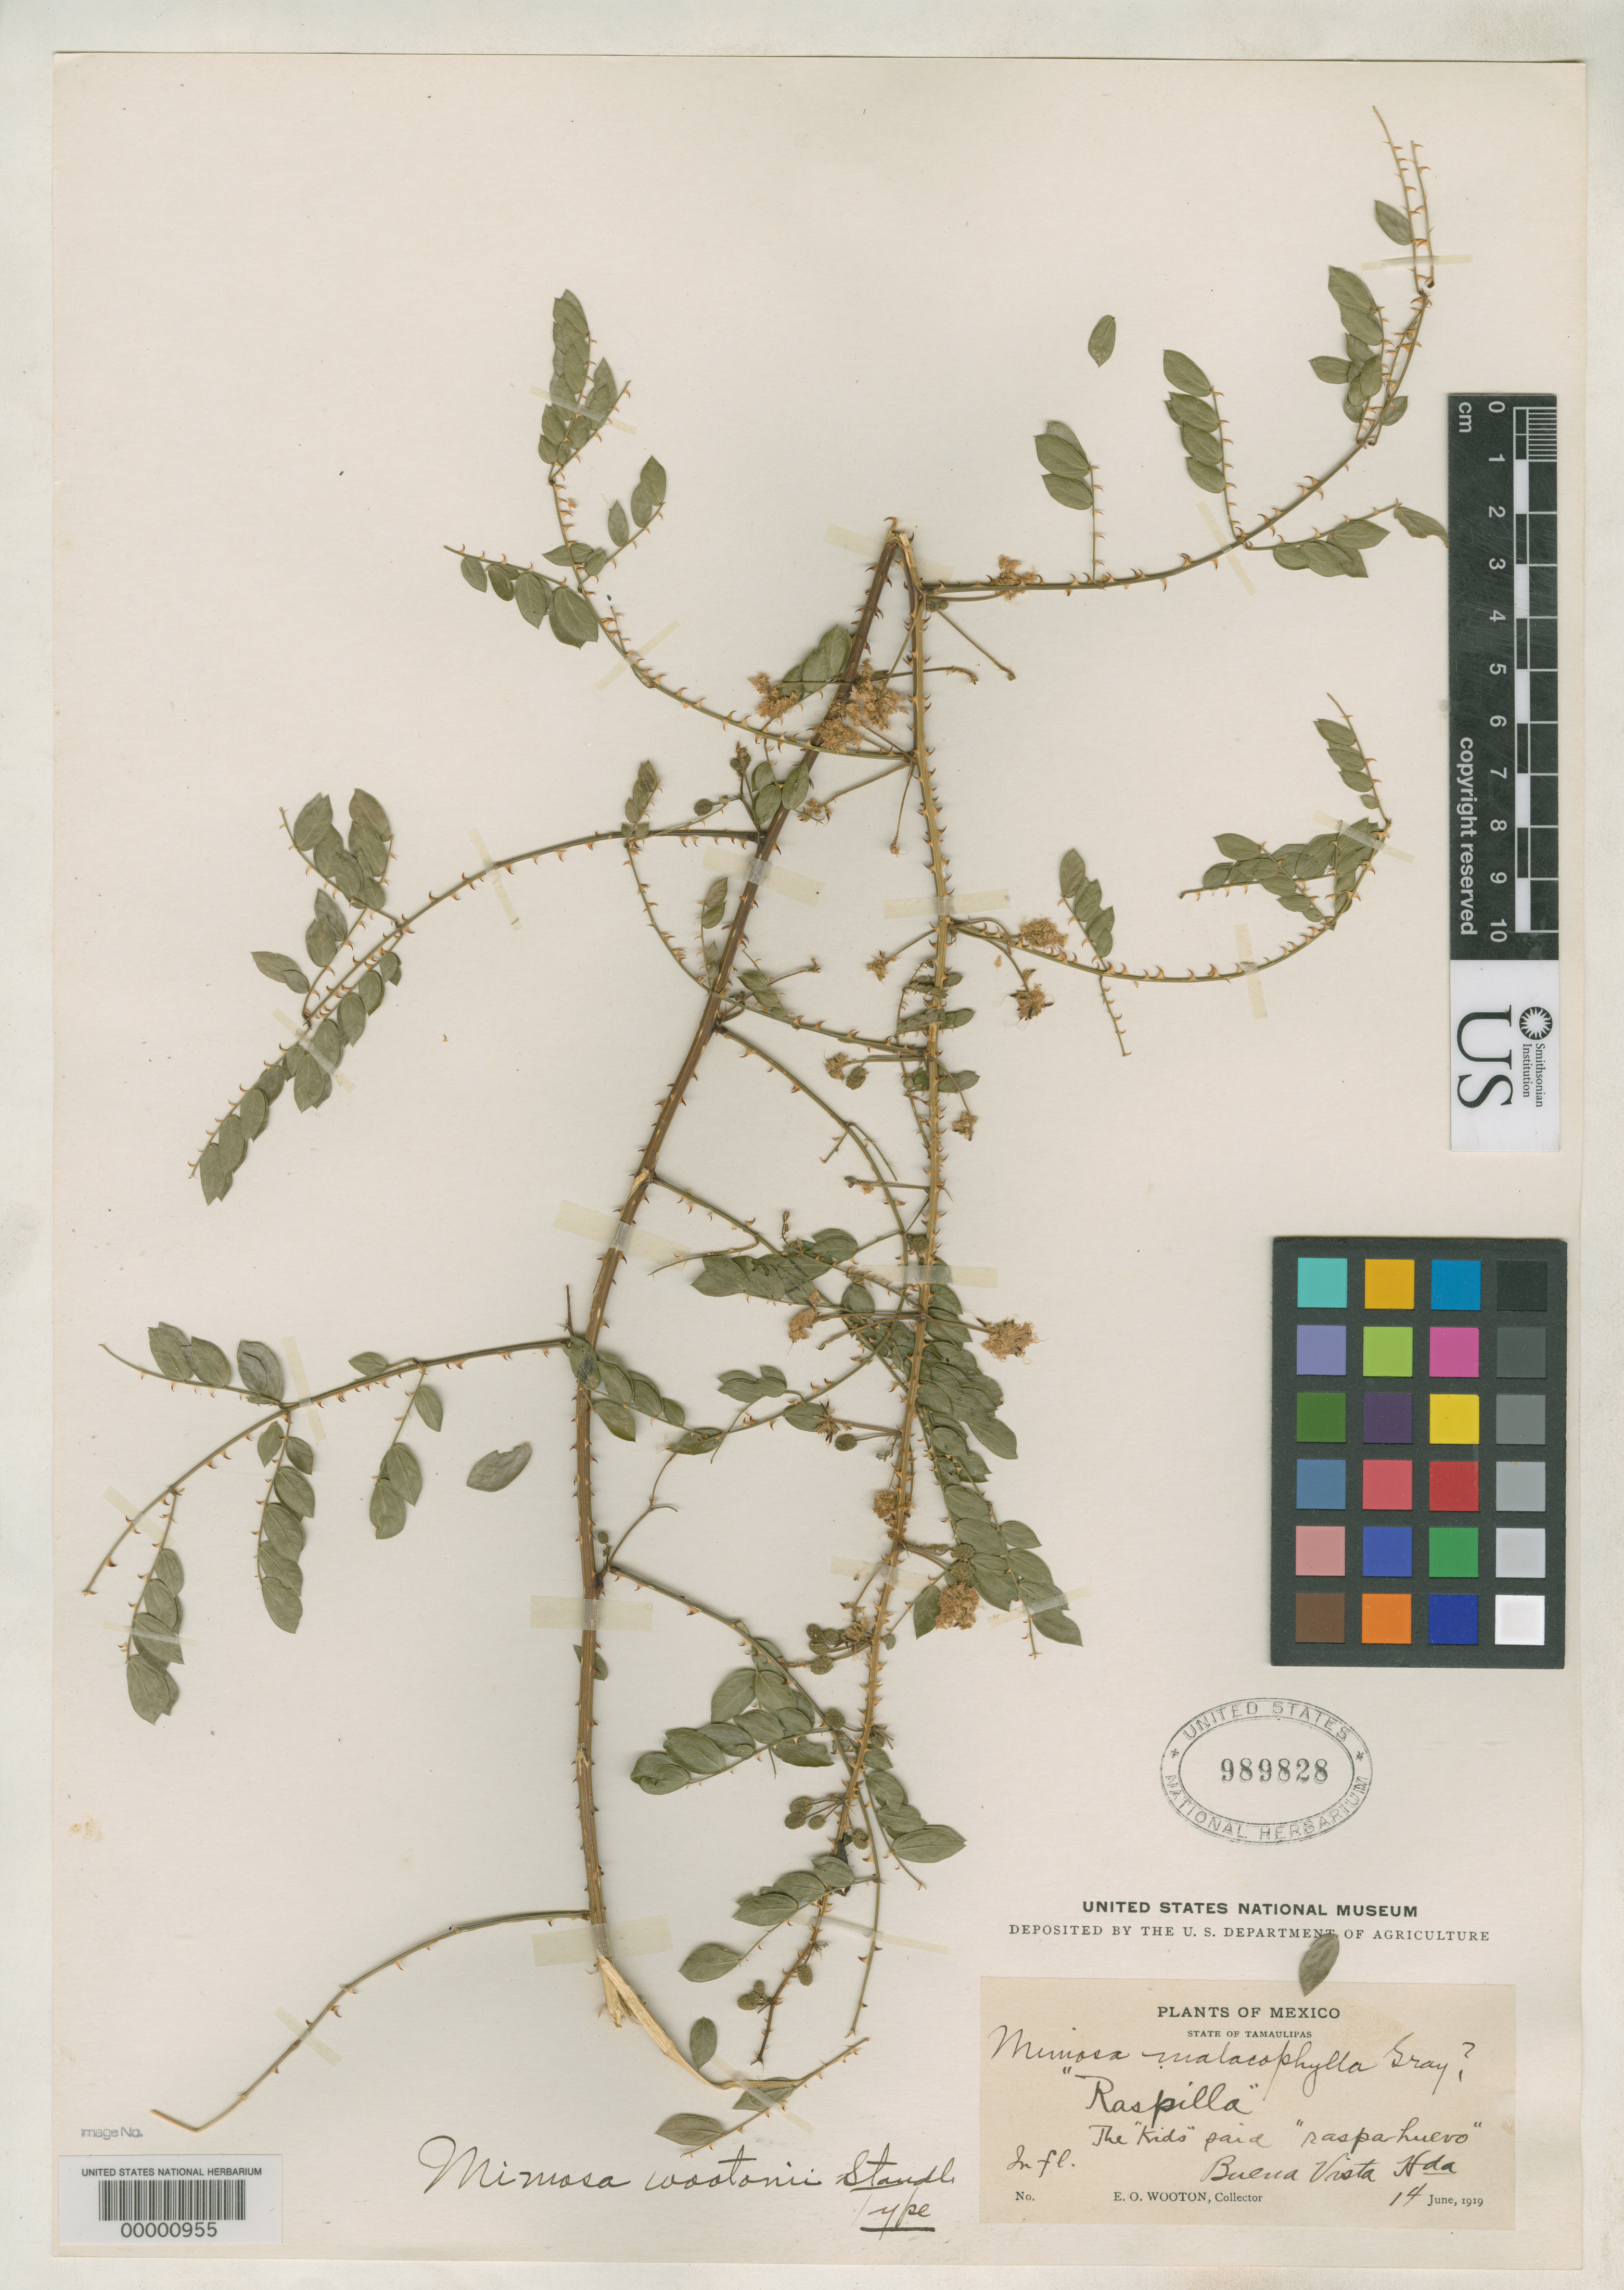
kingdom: Plantae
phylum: Tracheophyta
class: Magnoliopsida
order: Fabales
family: Fabaceae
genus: Mimosa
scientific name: Mimosa wootonii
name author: Standl.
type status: Holotype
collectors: E. O. Wooton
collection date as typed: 14 Jun 1919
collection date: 1919-06-14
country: Mexico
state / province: Tamaulipas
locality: Hacienda Buena Vista.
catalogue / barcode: US 989828